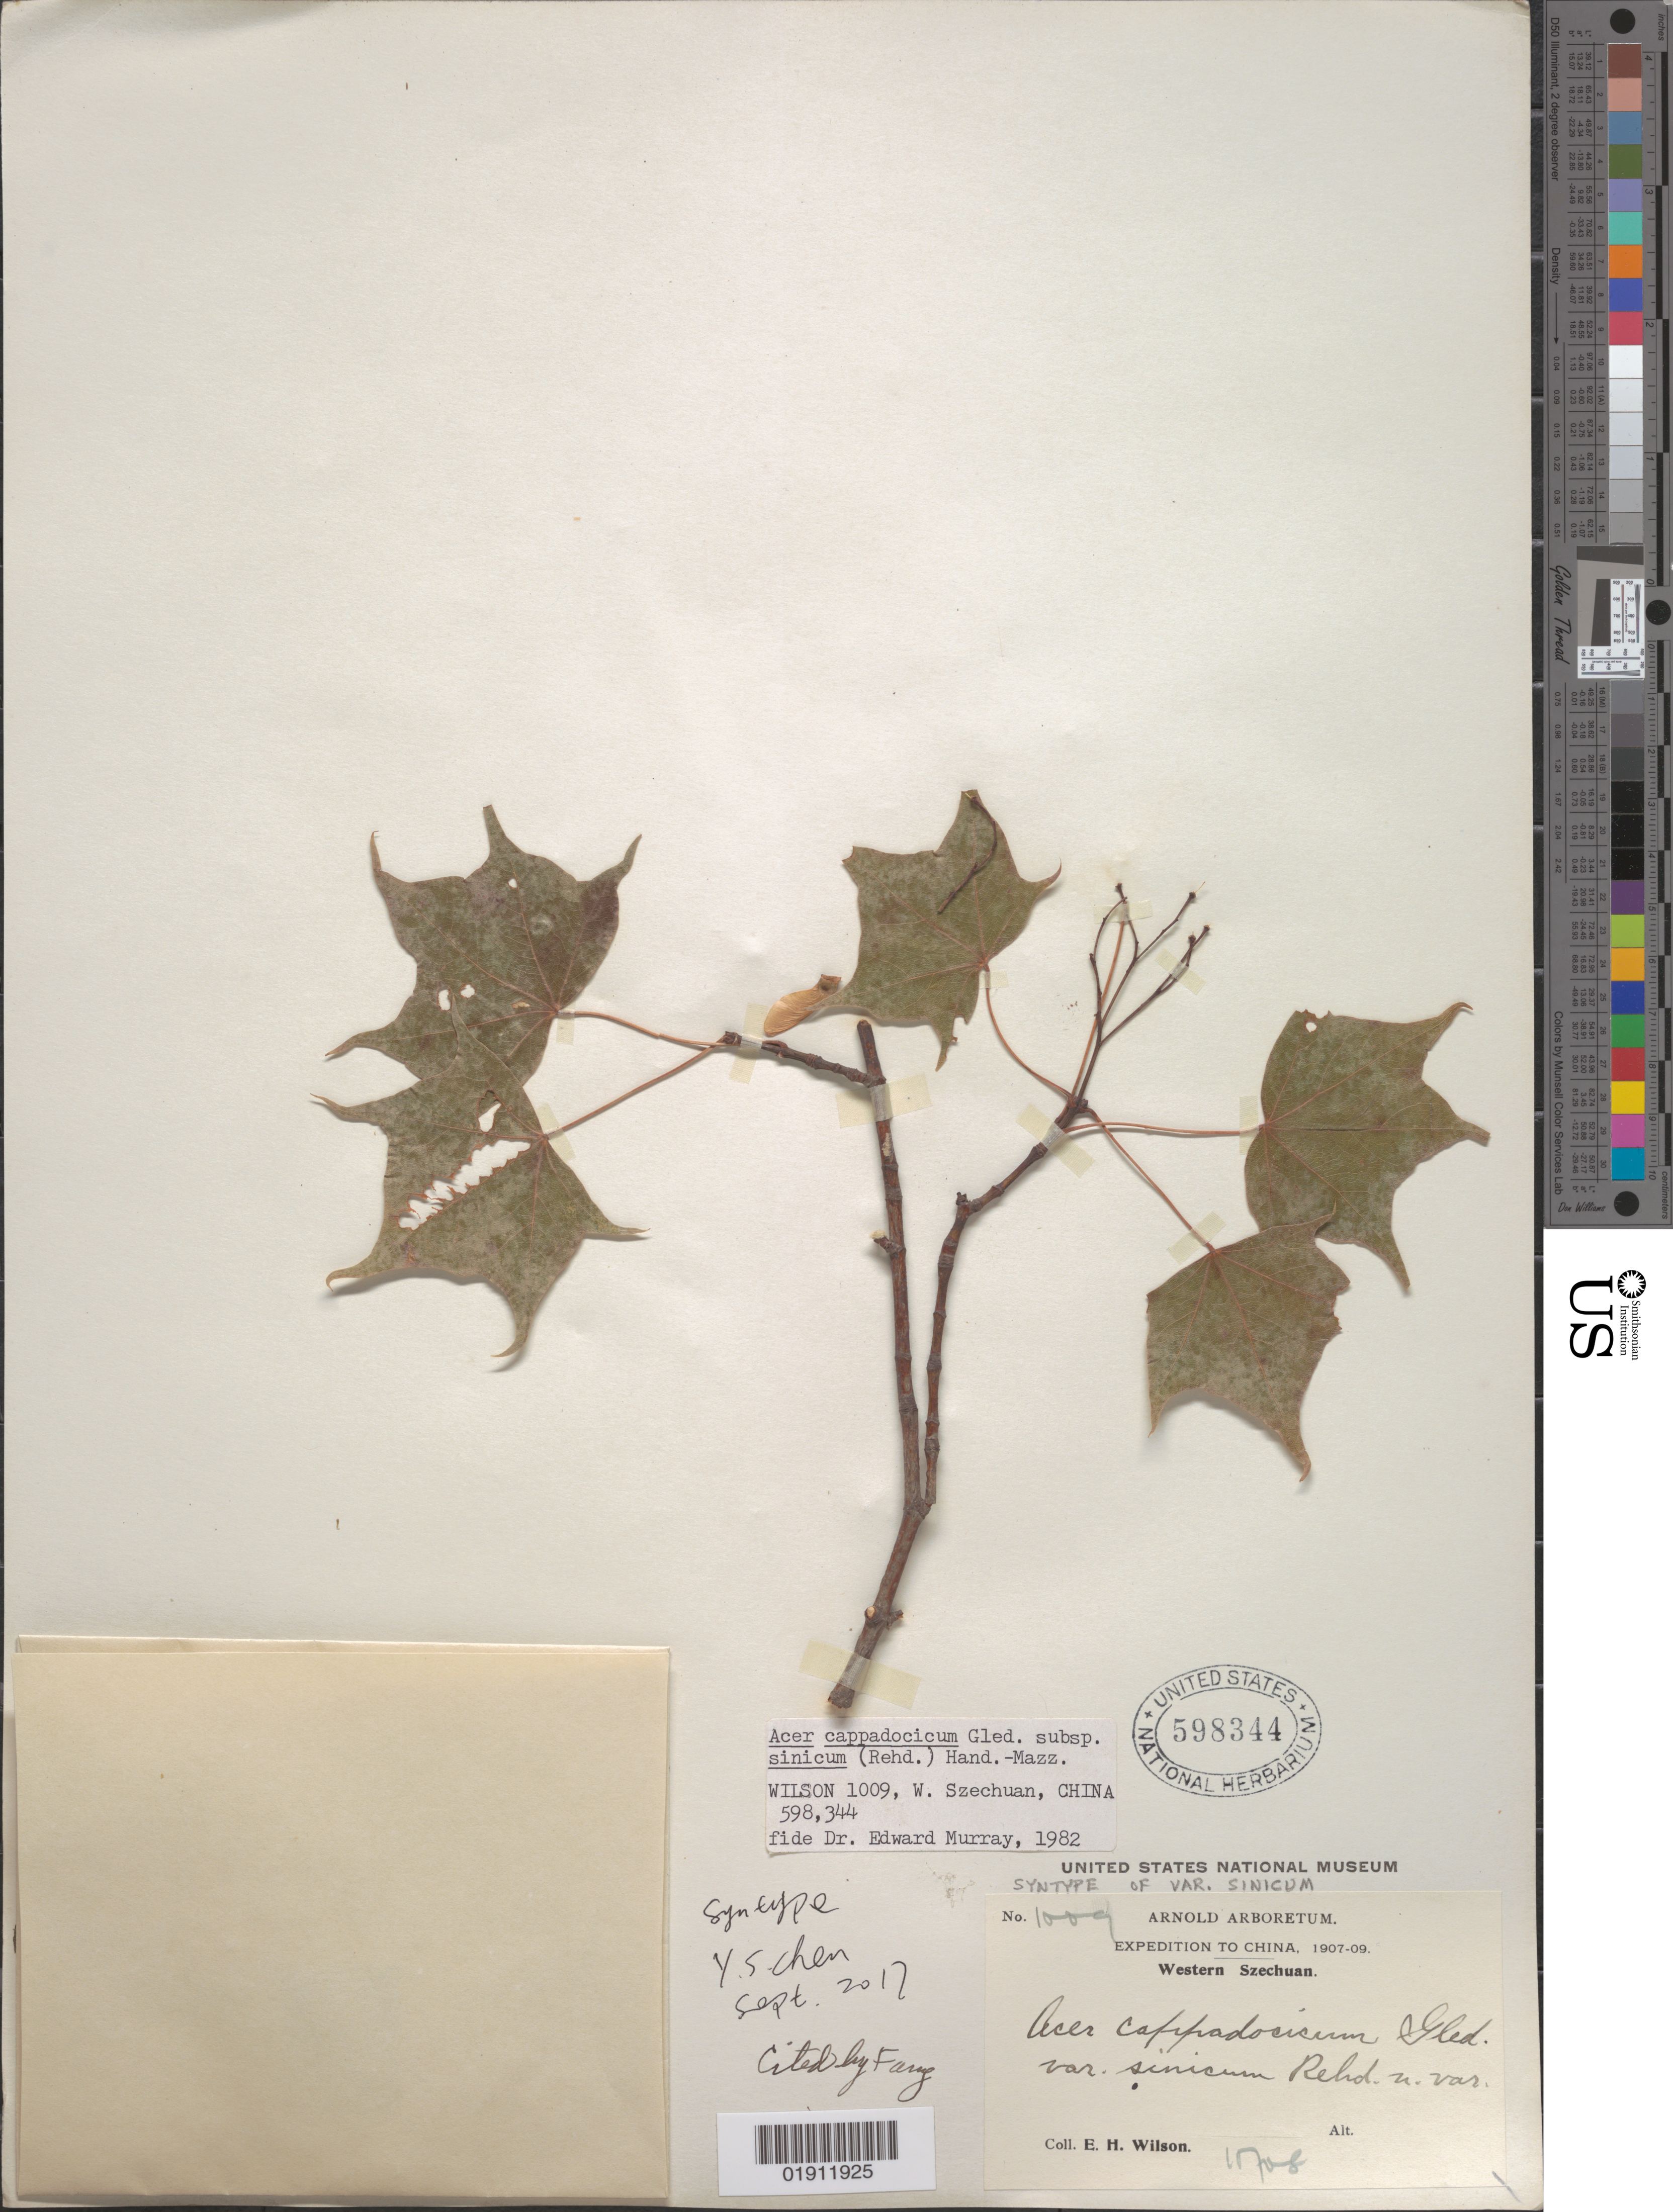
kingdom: Plantae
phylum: Tracheophyta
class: Magnoliopsida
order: Sapindales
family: Sapindaceae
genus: Acer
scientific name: Acer cappadocicum subsp. sinicum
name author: (Rehder) Hand.-Mazz.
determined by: Murray, Edward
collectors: E. H. Wilson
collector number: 1009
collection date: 1908-11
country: China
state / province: Sichuan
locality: Western Szechuan [Sichuan]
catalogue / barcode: US 598344